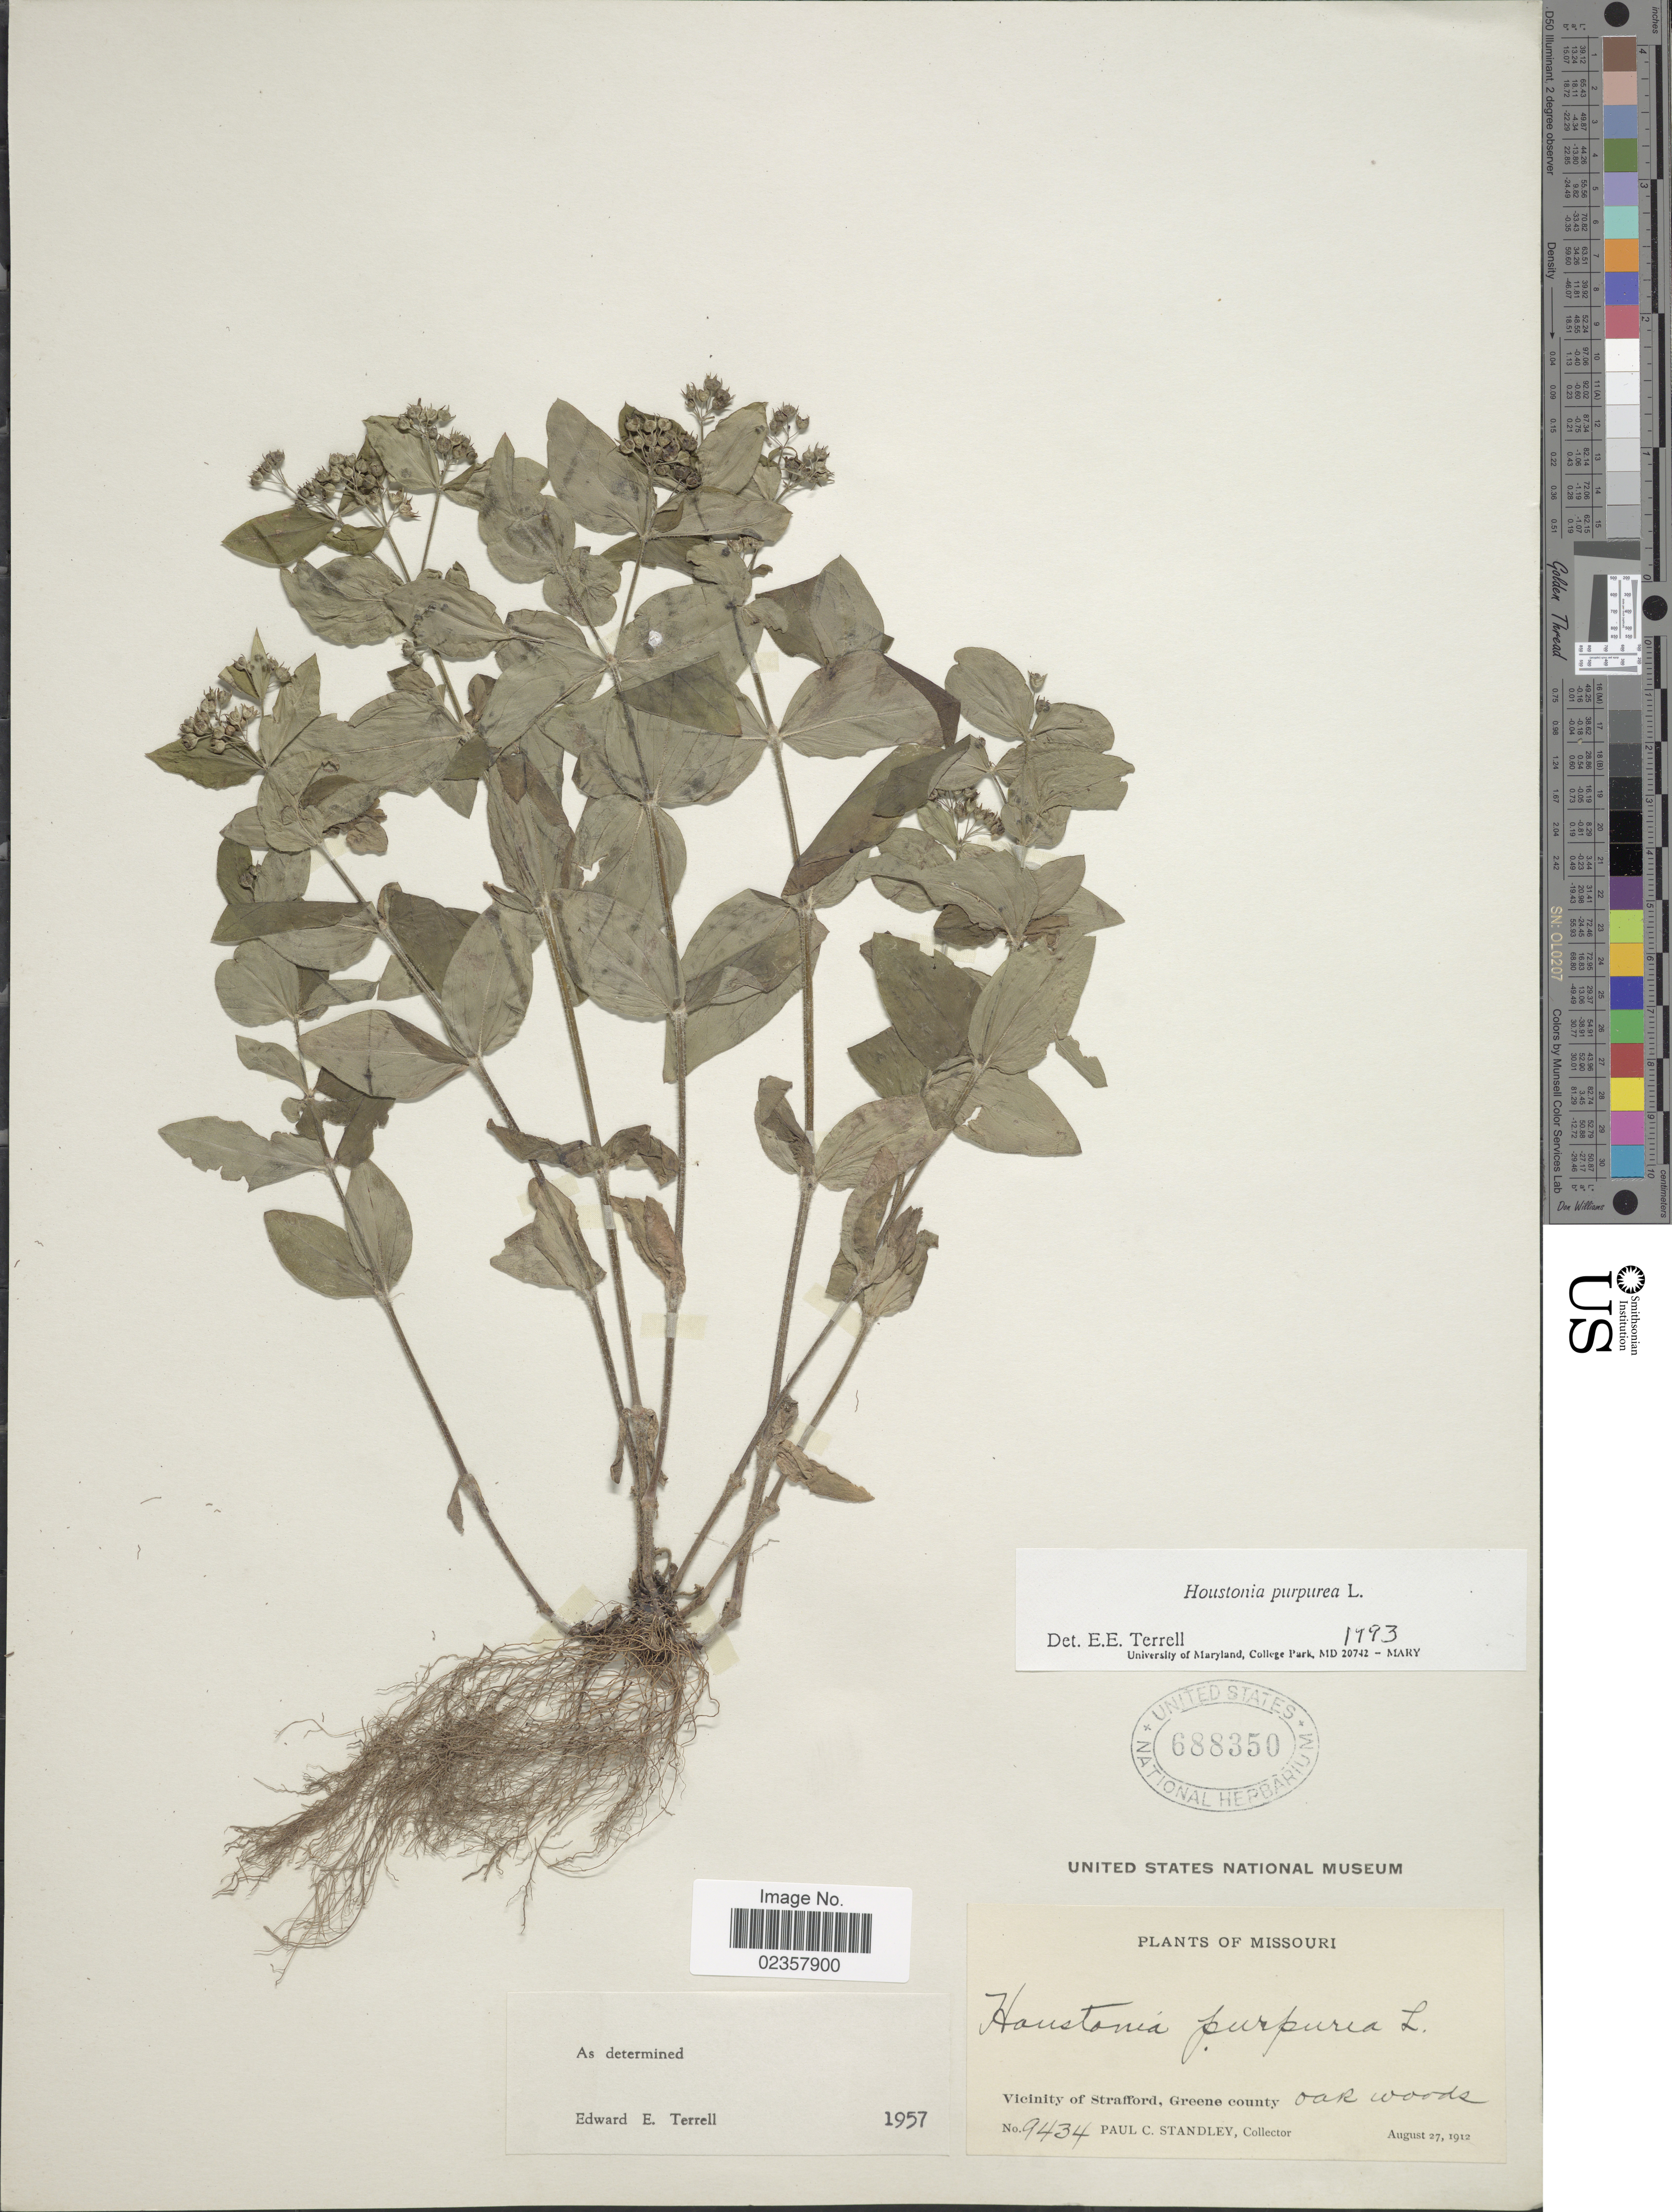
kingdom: Plantae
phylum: Tracheophyta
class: Magnoliopsida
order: Gentianales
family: Rubiaceae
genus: Houstonia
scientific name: Houstonia purpurea var. purpurea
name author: L.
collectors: P. C. Standley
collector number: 9434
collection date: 1912-08-27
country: United States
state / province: Missouri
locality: Vicinity of Strafford, Green county, Oak woods.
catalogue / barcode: US 388350